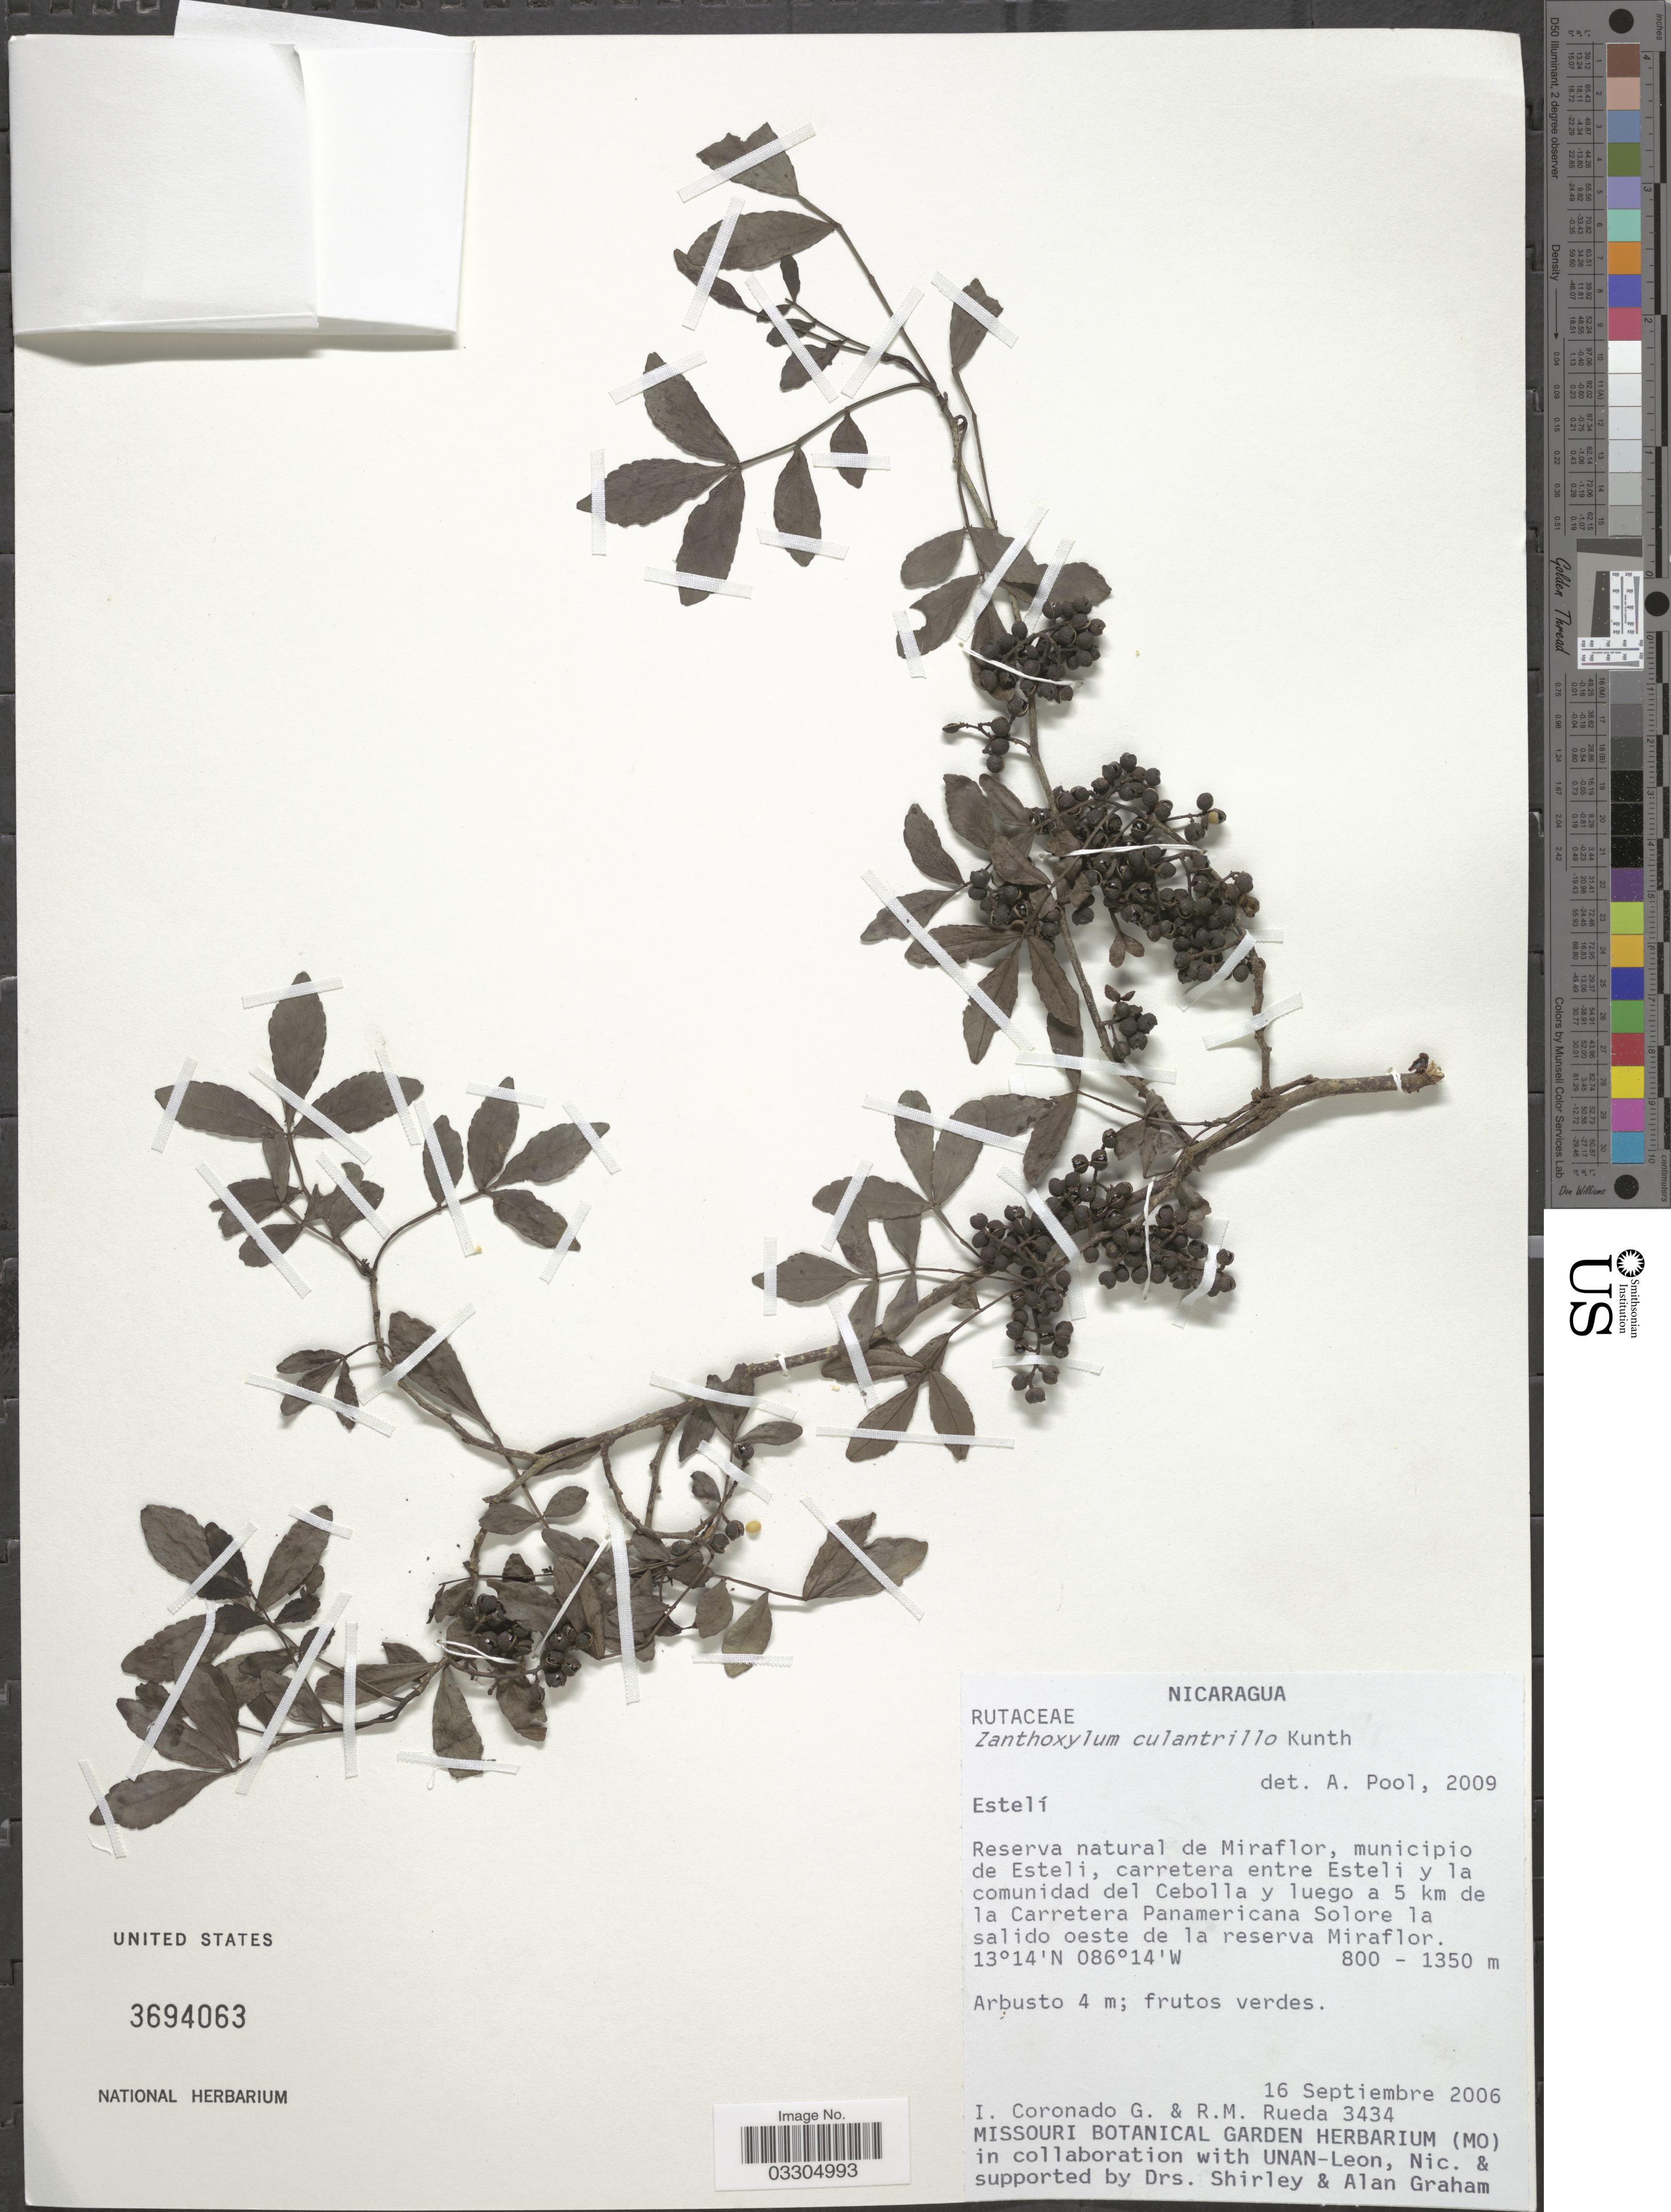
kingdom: Plantae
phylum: Tracheophyta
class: Magnoliopsida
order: Sapindales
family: Rutaceae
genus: Zanthoxylum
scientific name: Zanthoxylum culantrillo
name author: Kunth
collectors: I. Coronado & R. Rueda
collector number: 3434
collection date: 2006-09-16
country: Nicaragua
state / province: Esteli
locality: Reserva natural de Miraflor, municipio de Esteli, carretera entre Esteli y la comunidad del Cebolla y luego a 5 km de la Carretera Panamericana Solore la salido oeste de la reserva Miraflor.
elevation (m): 800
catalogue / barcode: US 3694063